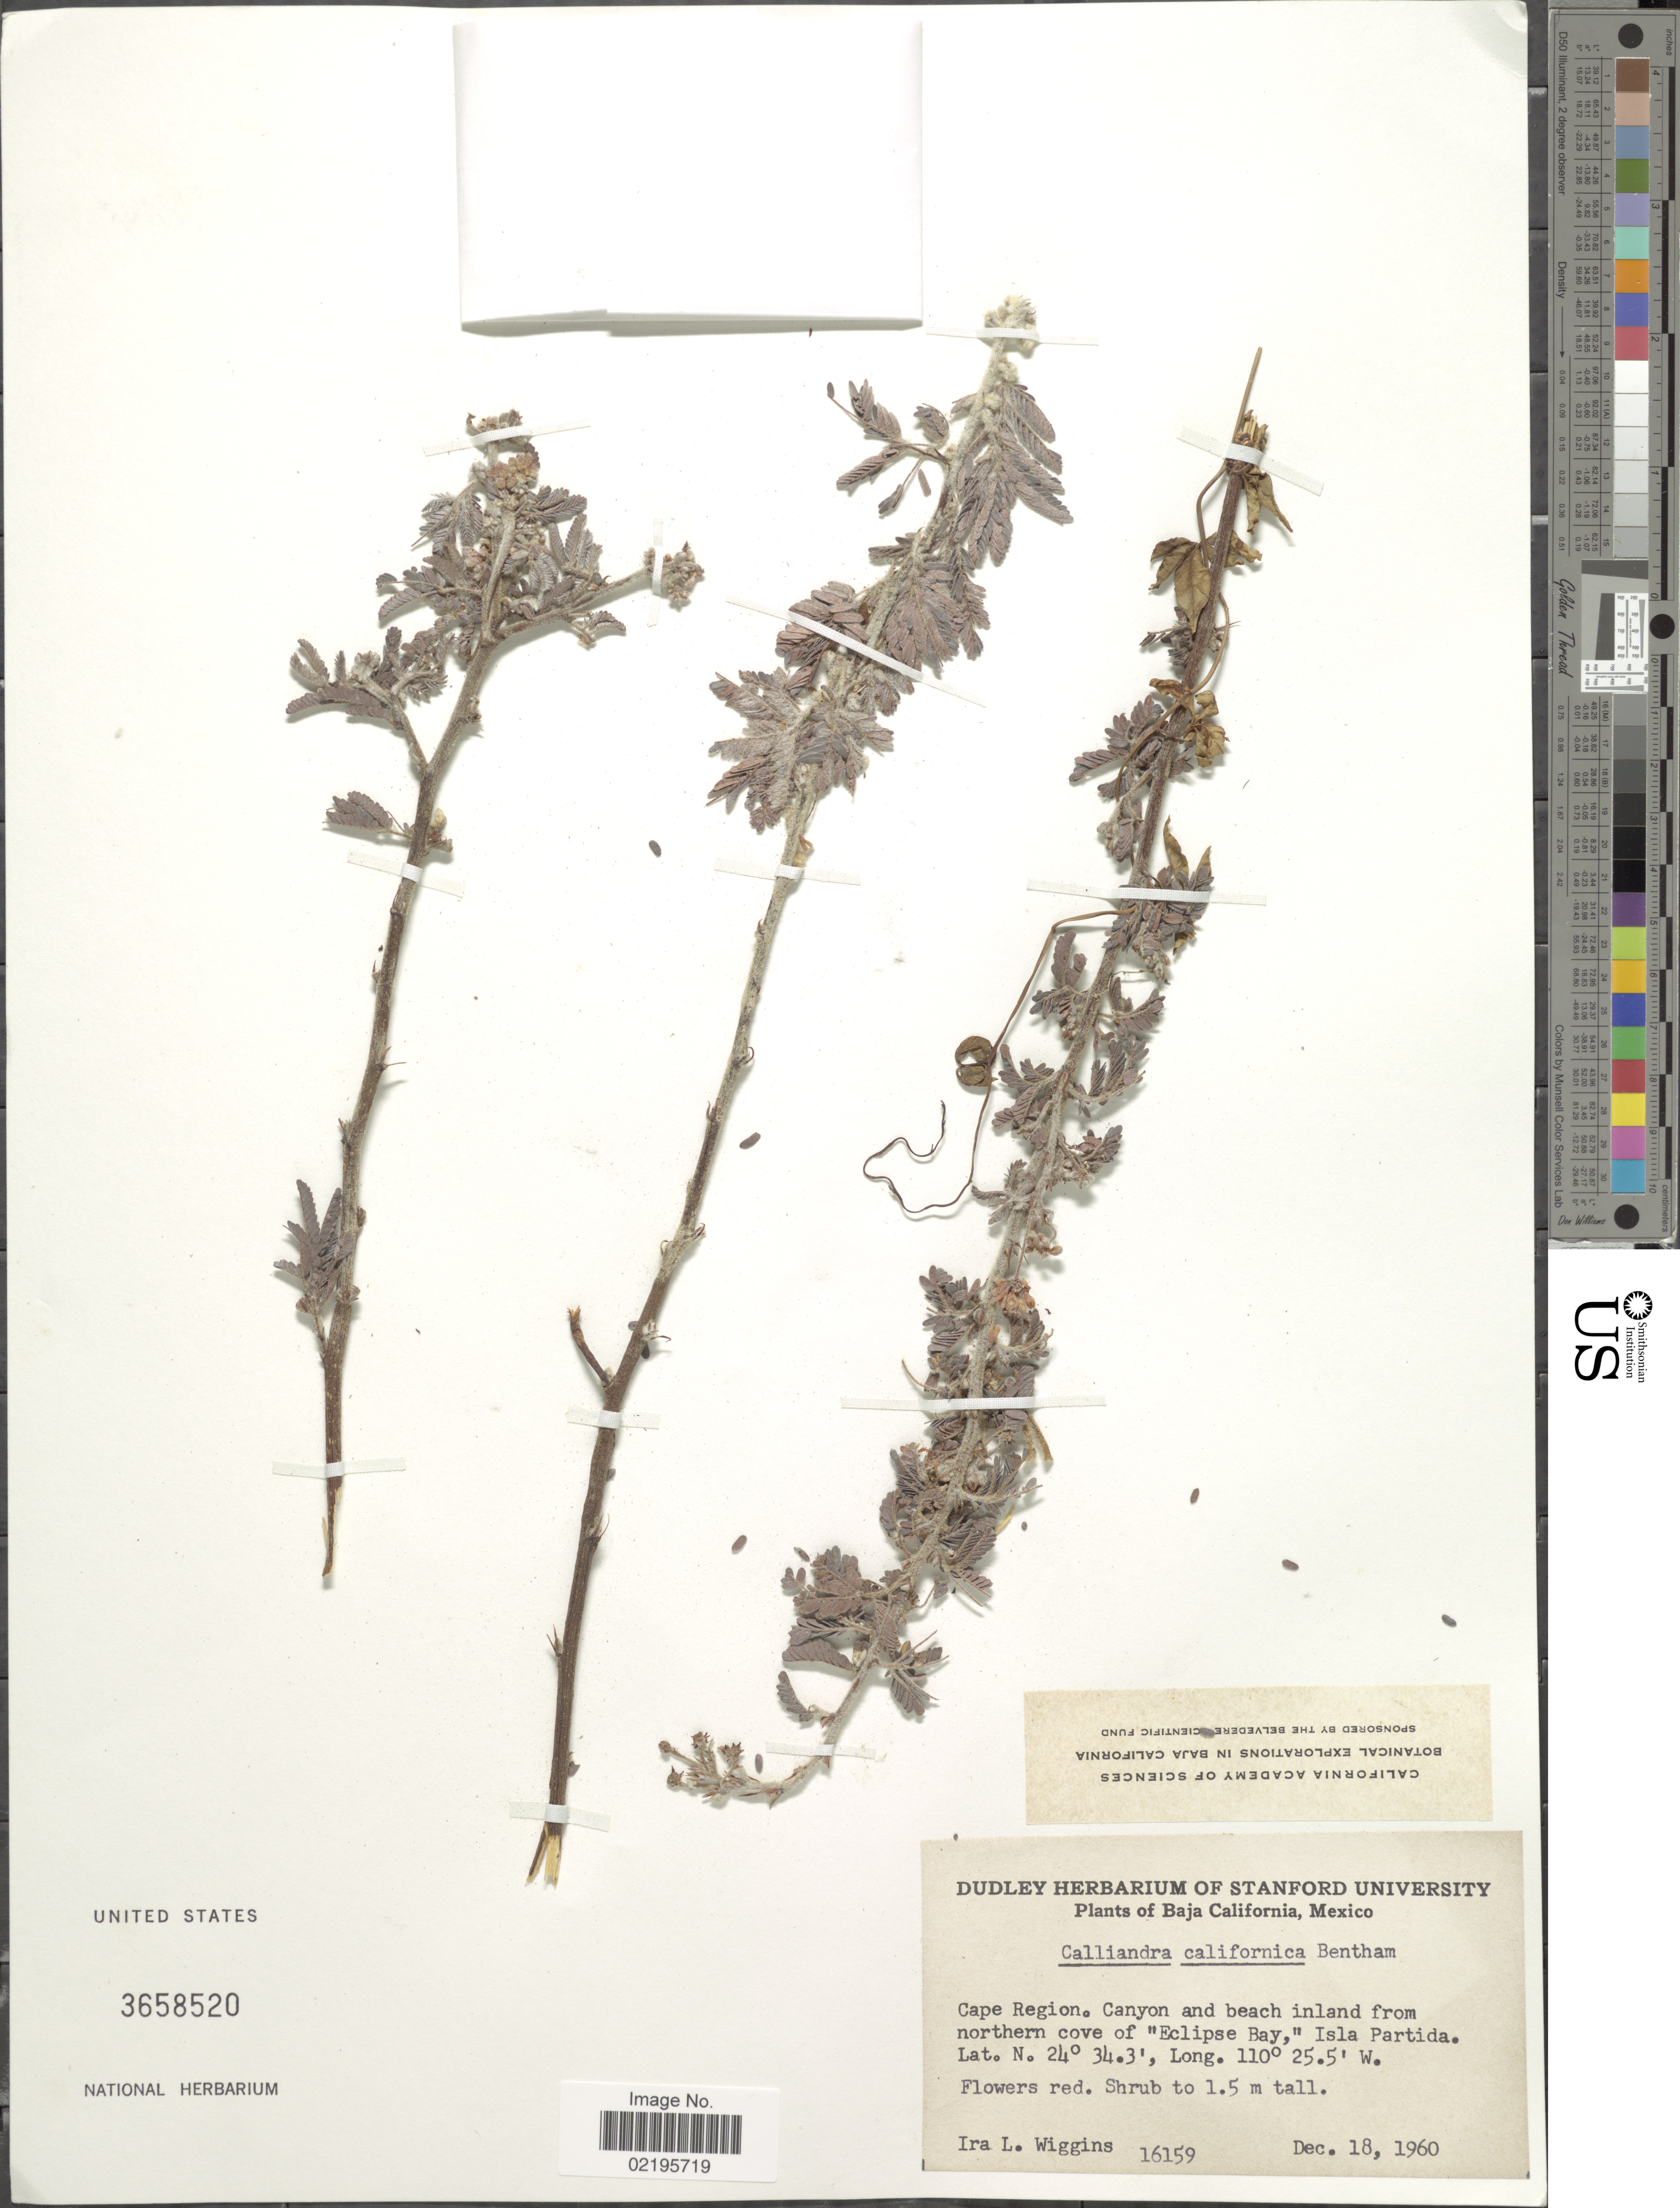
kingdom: Plantae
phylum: Tracheophyta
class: Magnoliopsida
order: Fabales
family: Fabaceae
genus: Calliandra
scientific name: Calliandra californica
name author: Benth.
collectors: I. L. Wiggins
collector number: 16159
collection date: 1960-12-18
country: Mexico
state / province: Baja California Sur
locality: Cape Region, Canyon and beach inland from northern cove of "Eclipse Bay" Isla Partida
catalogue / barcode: US 3658520